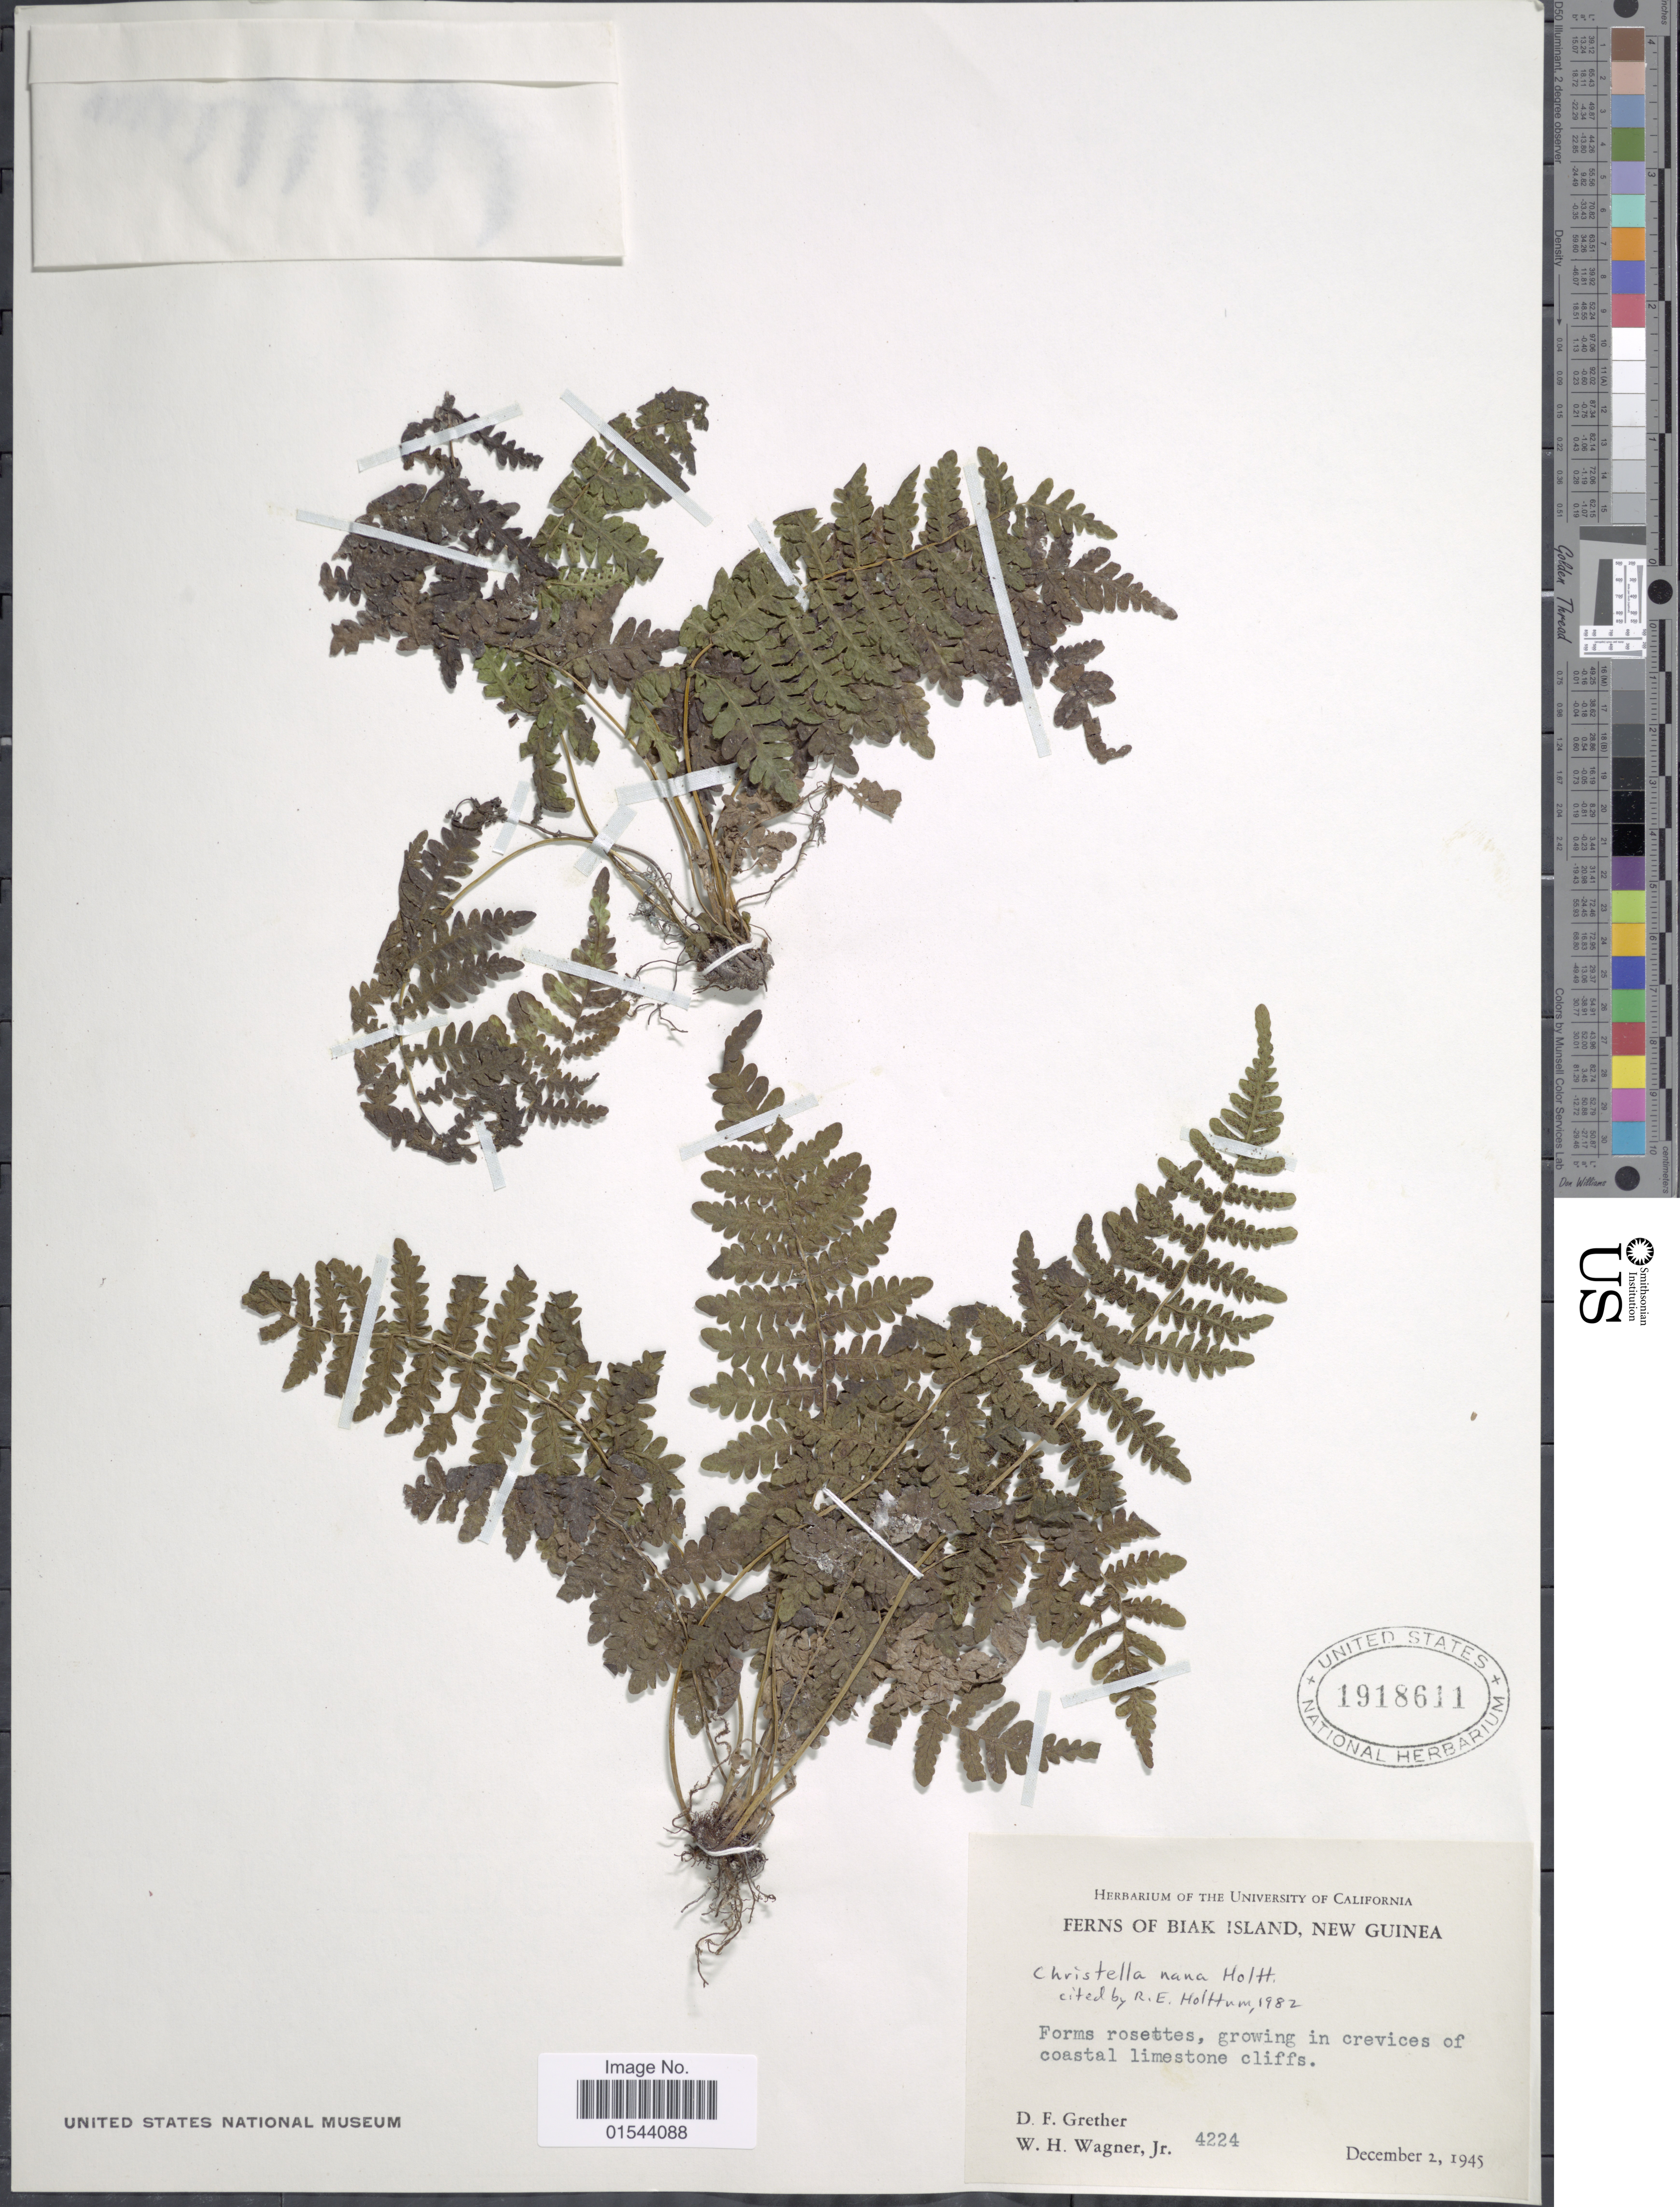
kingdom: Plantae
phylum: Tracheophyta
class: Polypodiopsida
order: Polypodiales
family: Thelypteridaceae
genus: Christella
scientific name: Christella nana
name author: Holttum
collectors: D. F. Grether & W. H. Wagner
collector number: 4224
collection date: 1945-12-02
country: Indonesia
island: New Guinea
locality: Biak Island, New Guinea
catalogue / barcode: US 1918611